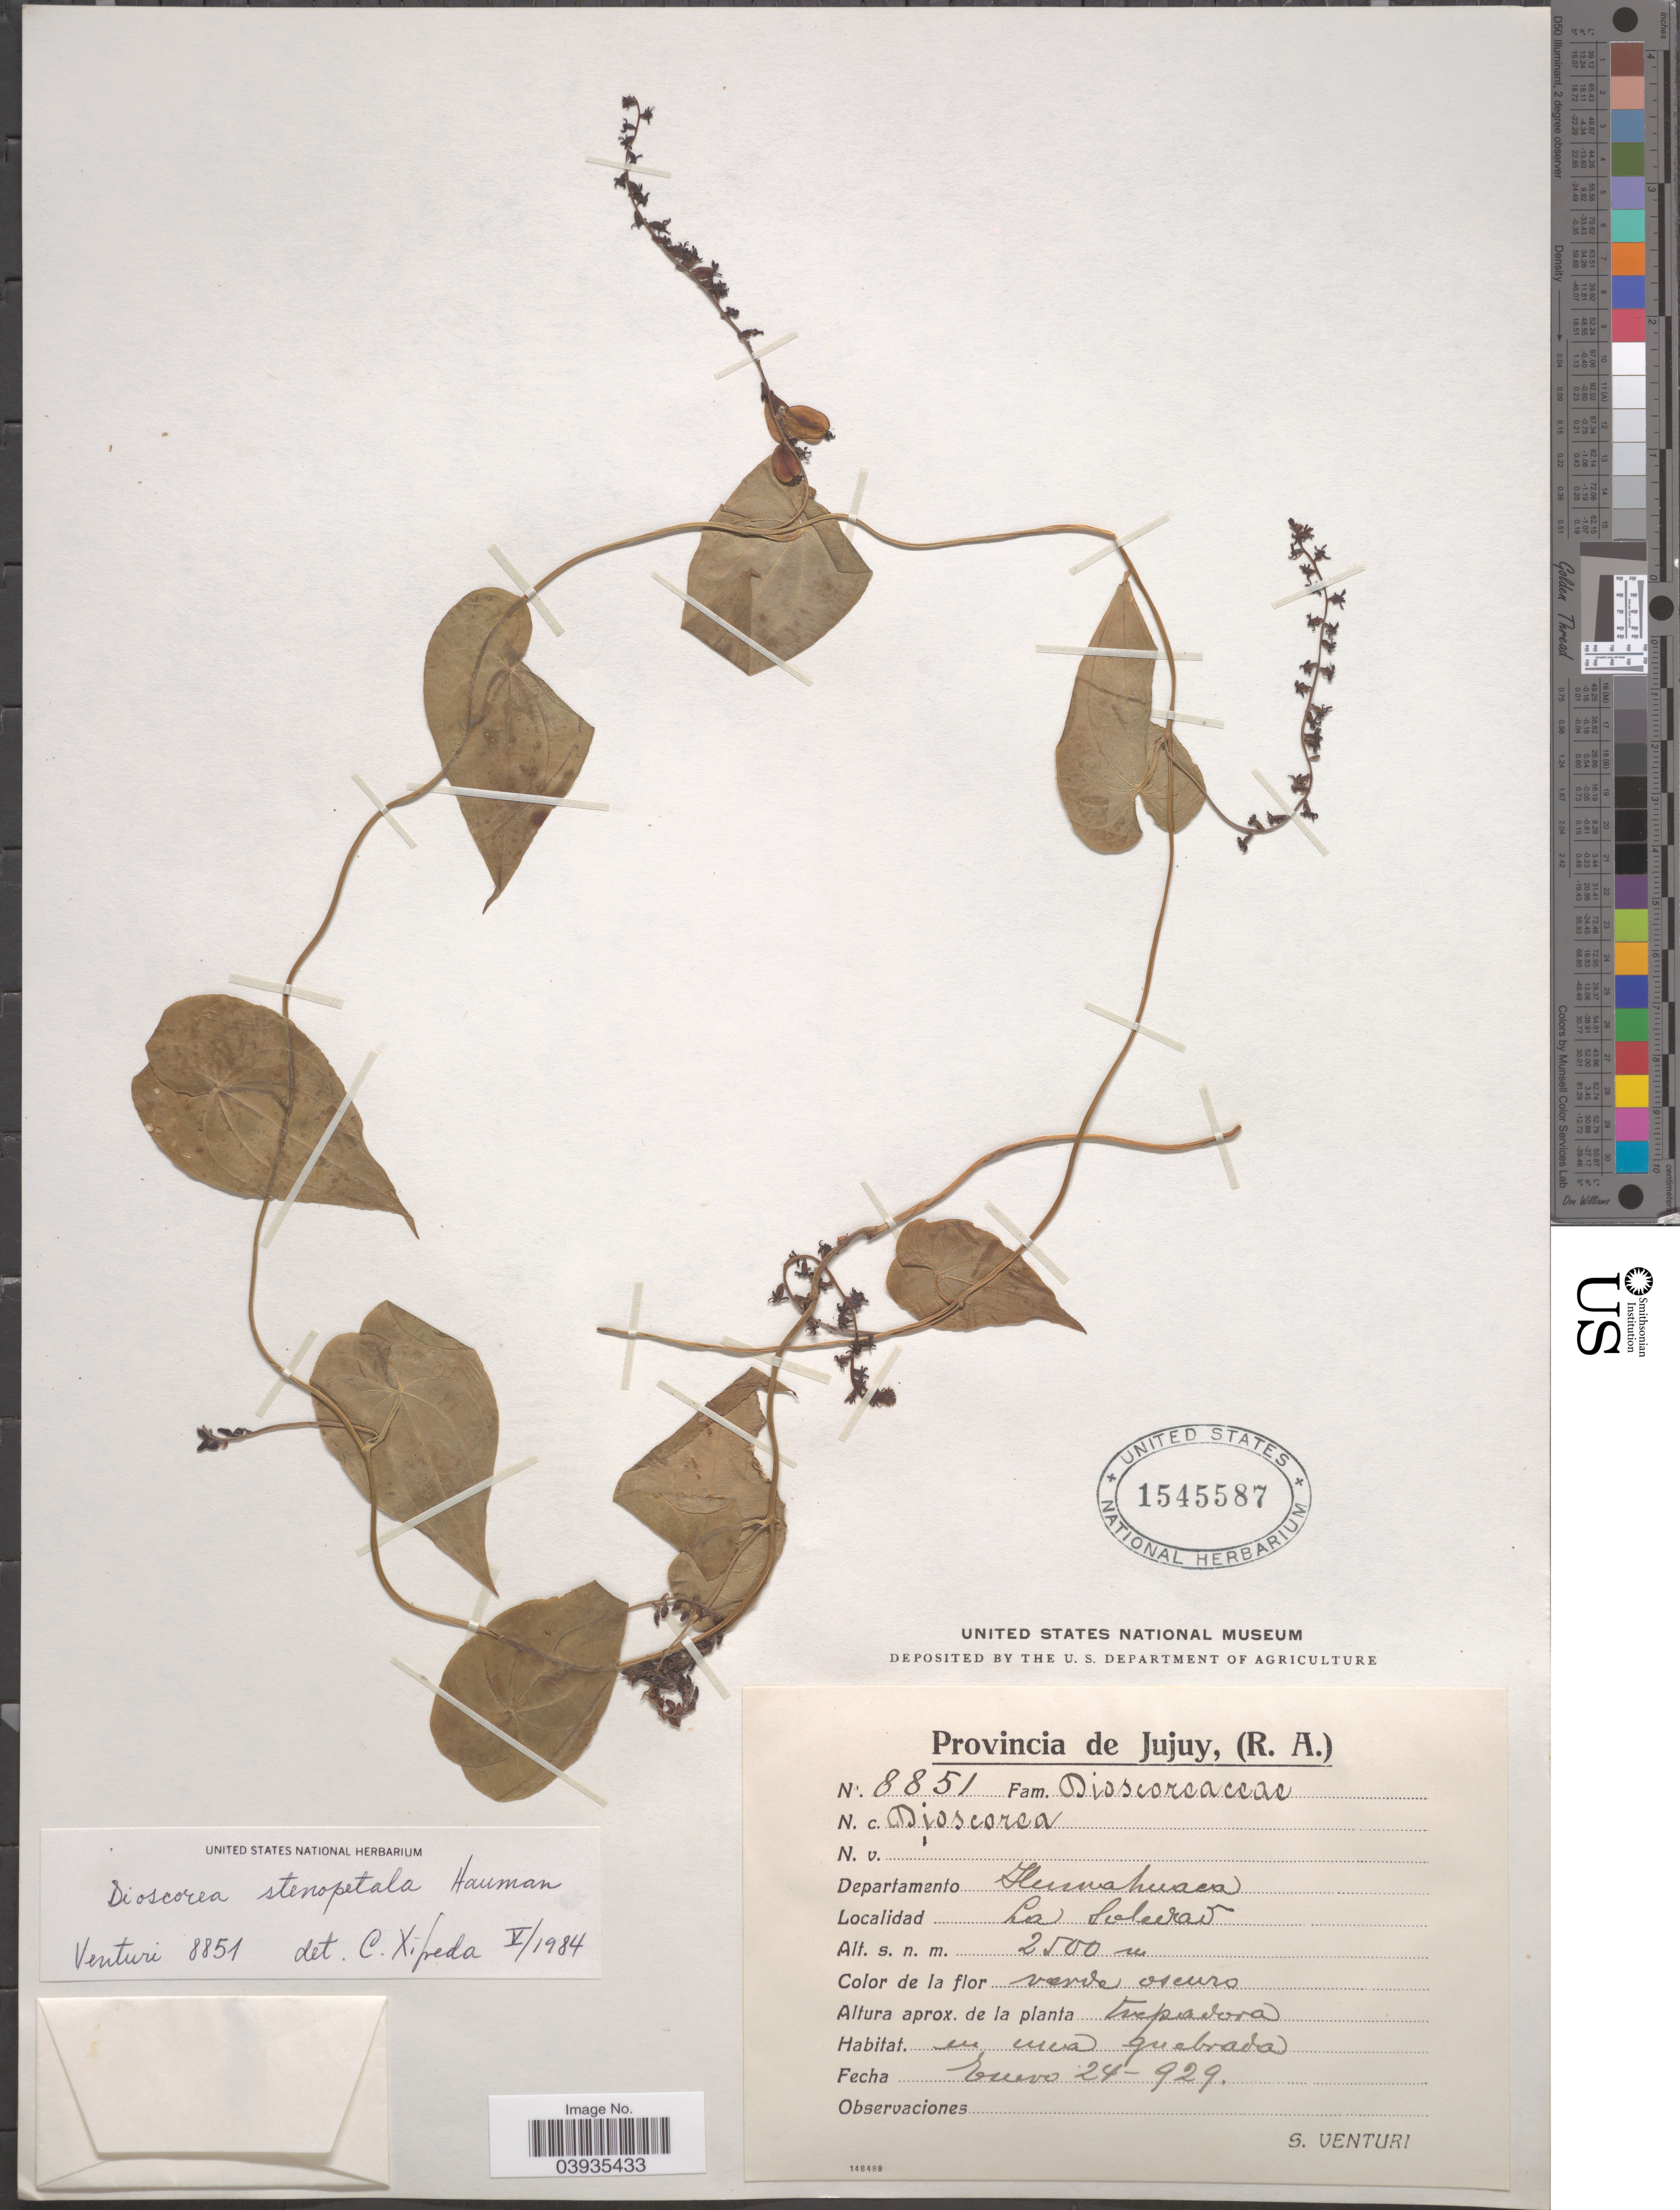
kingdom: Plantae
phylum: Tracheophyta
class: Liliopsida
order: Dioscoreales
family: Dioscoreaceae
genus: Dioscorea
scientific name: Dioscorea stenopetala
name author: Hauman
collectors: S. Venturi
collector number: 8851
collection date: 1929-01-24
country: Argentina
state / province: Jujuy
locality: Departamento Humahuaca. La Soledad.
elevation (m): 2500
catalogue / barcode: US 1545587